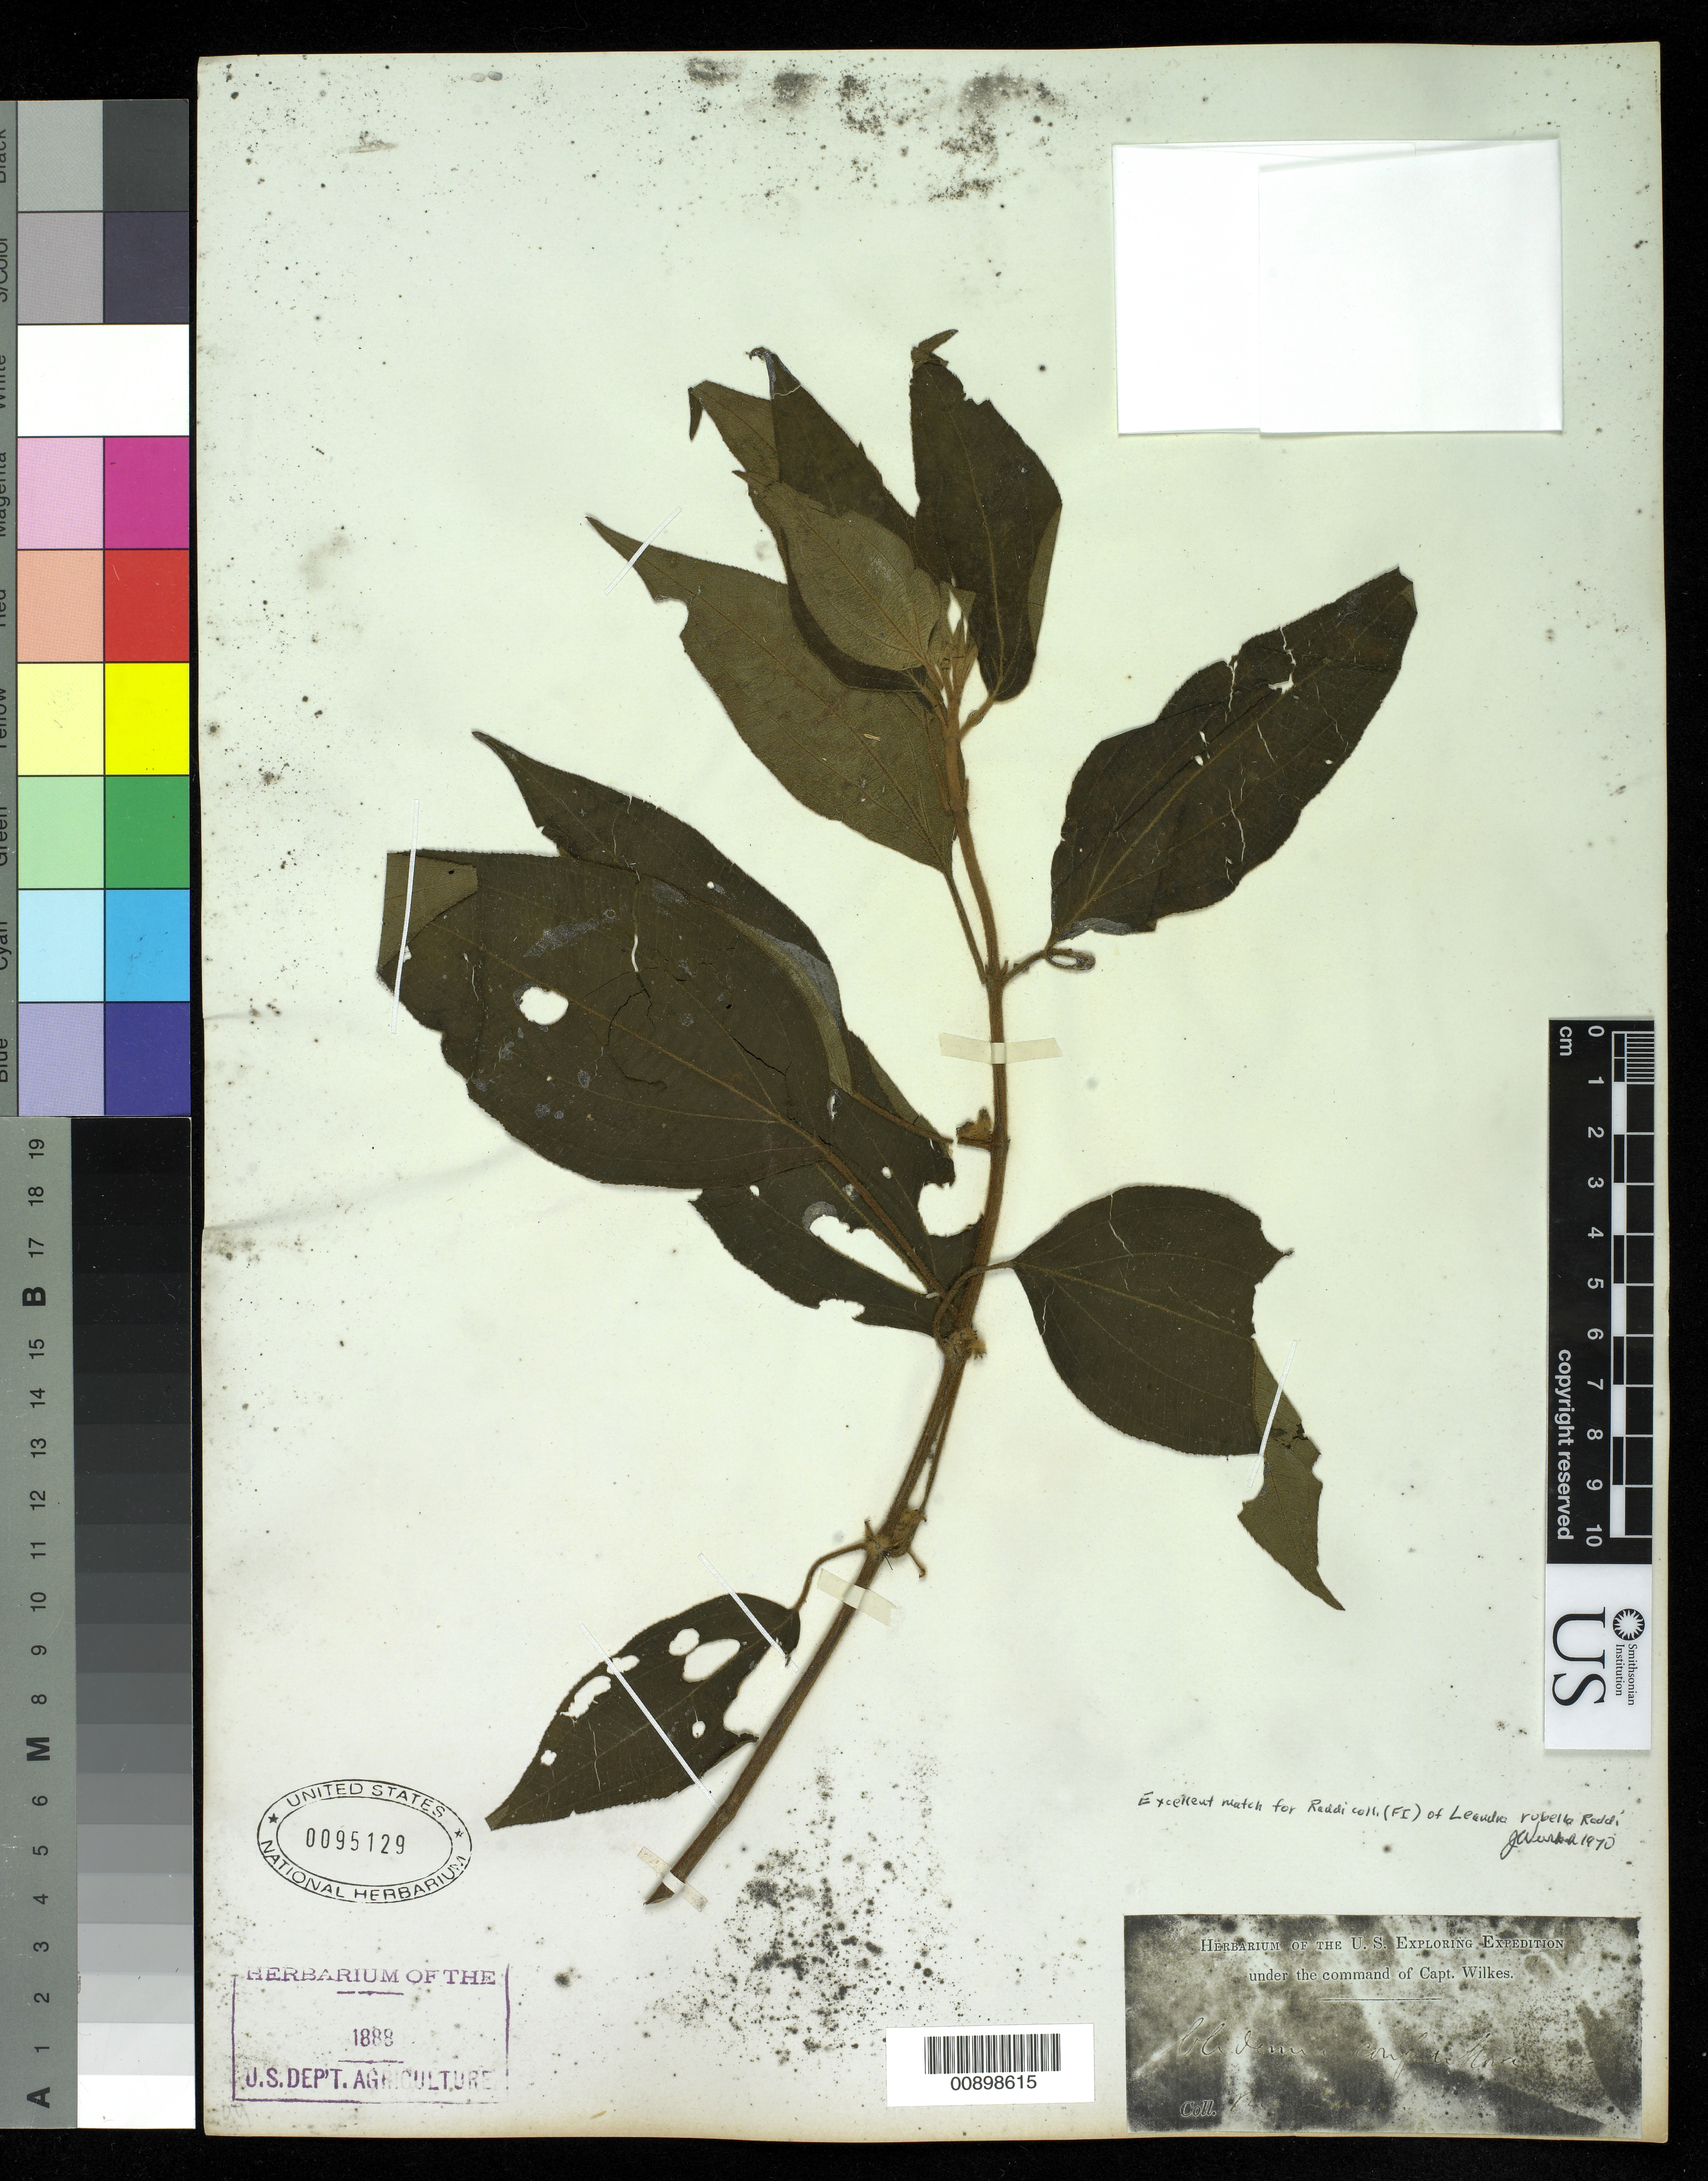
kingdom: Plantae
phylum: Tracheophyta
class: Magnoliopsida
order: Myrtales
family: Melastomataceae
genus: Ossaea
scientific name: Ossaea confertiflora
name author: (DC.) Triana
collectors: Wilkes Explor. Exped.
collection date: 1838/1842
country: Brazil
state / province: Rio de Janeiro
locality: Rio Janeiro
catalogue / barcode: US 95129